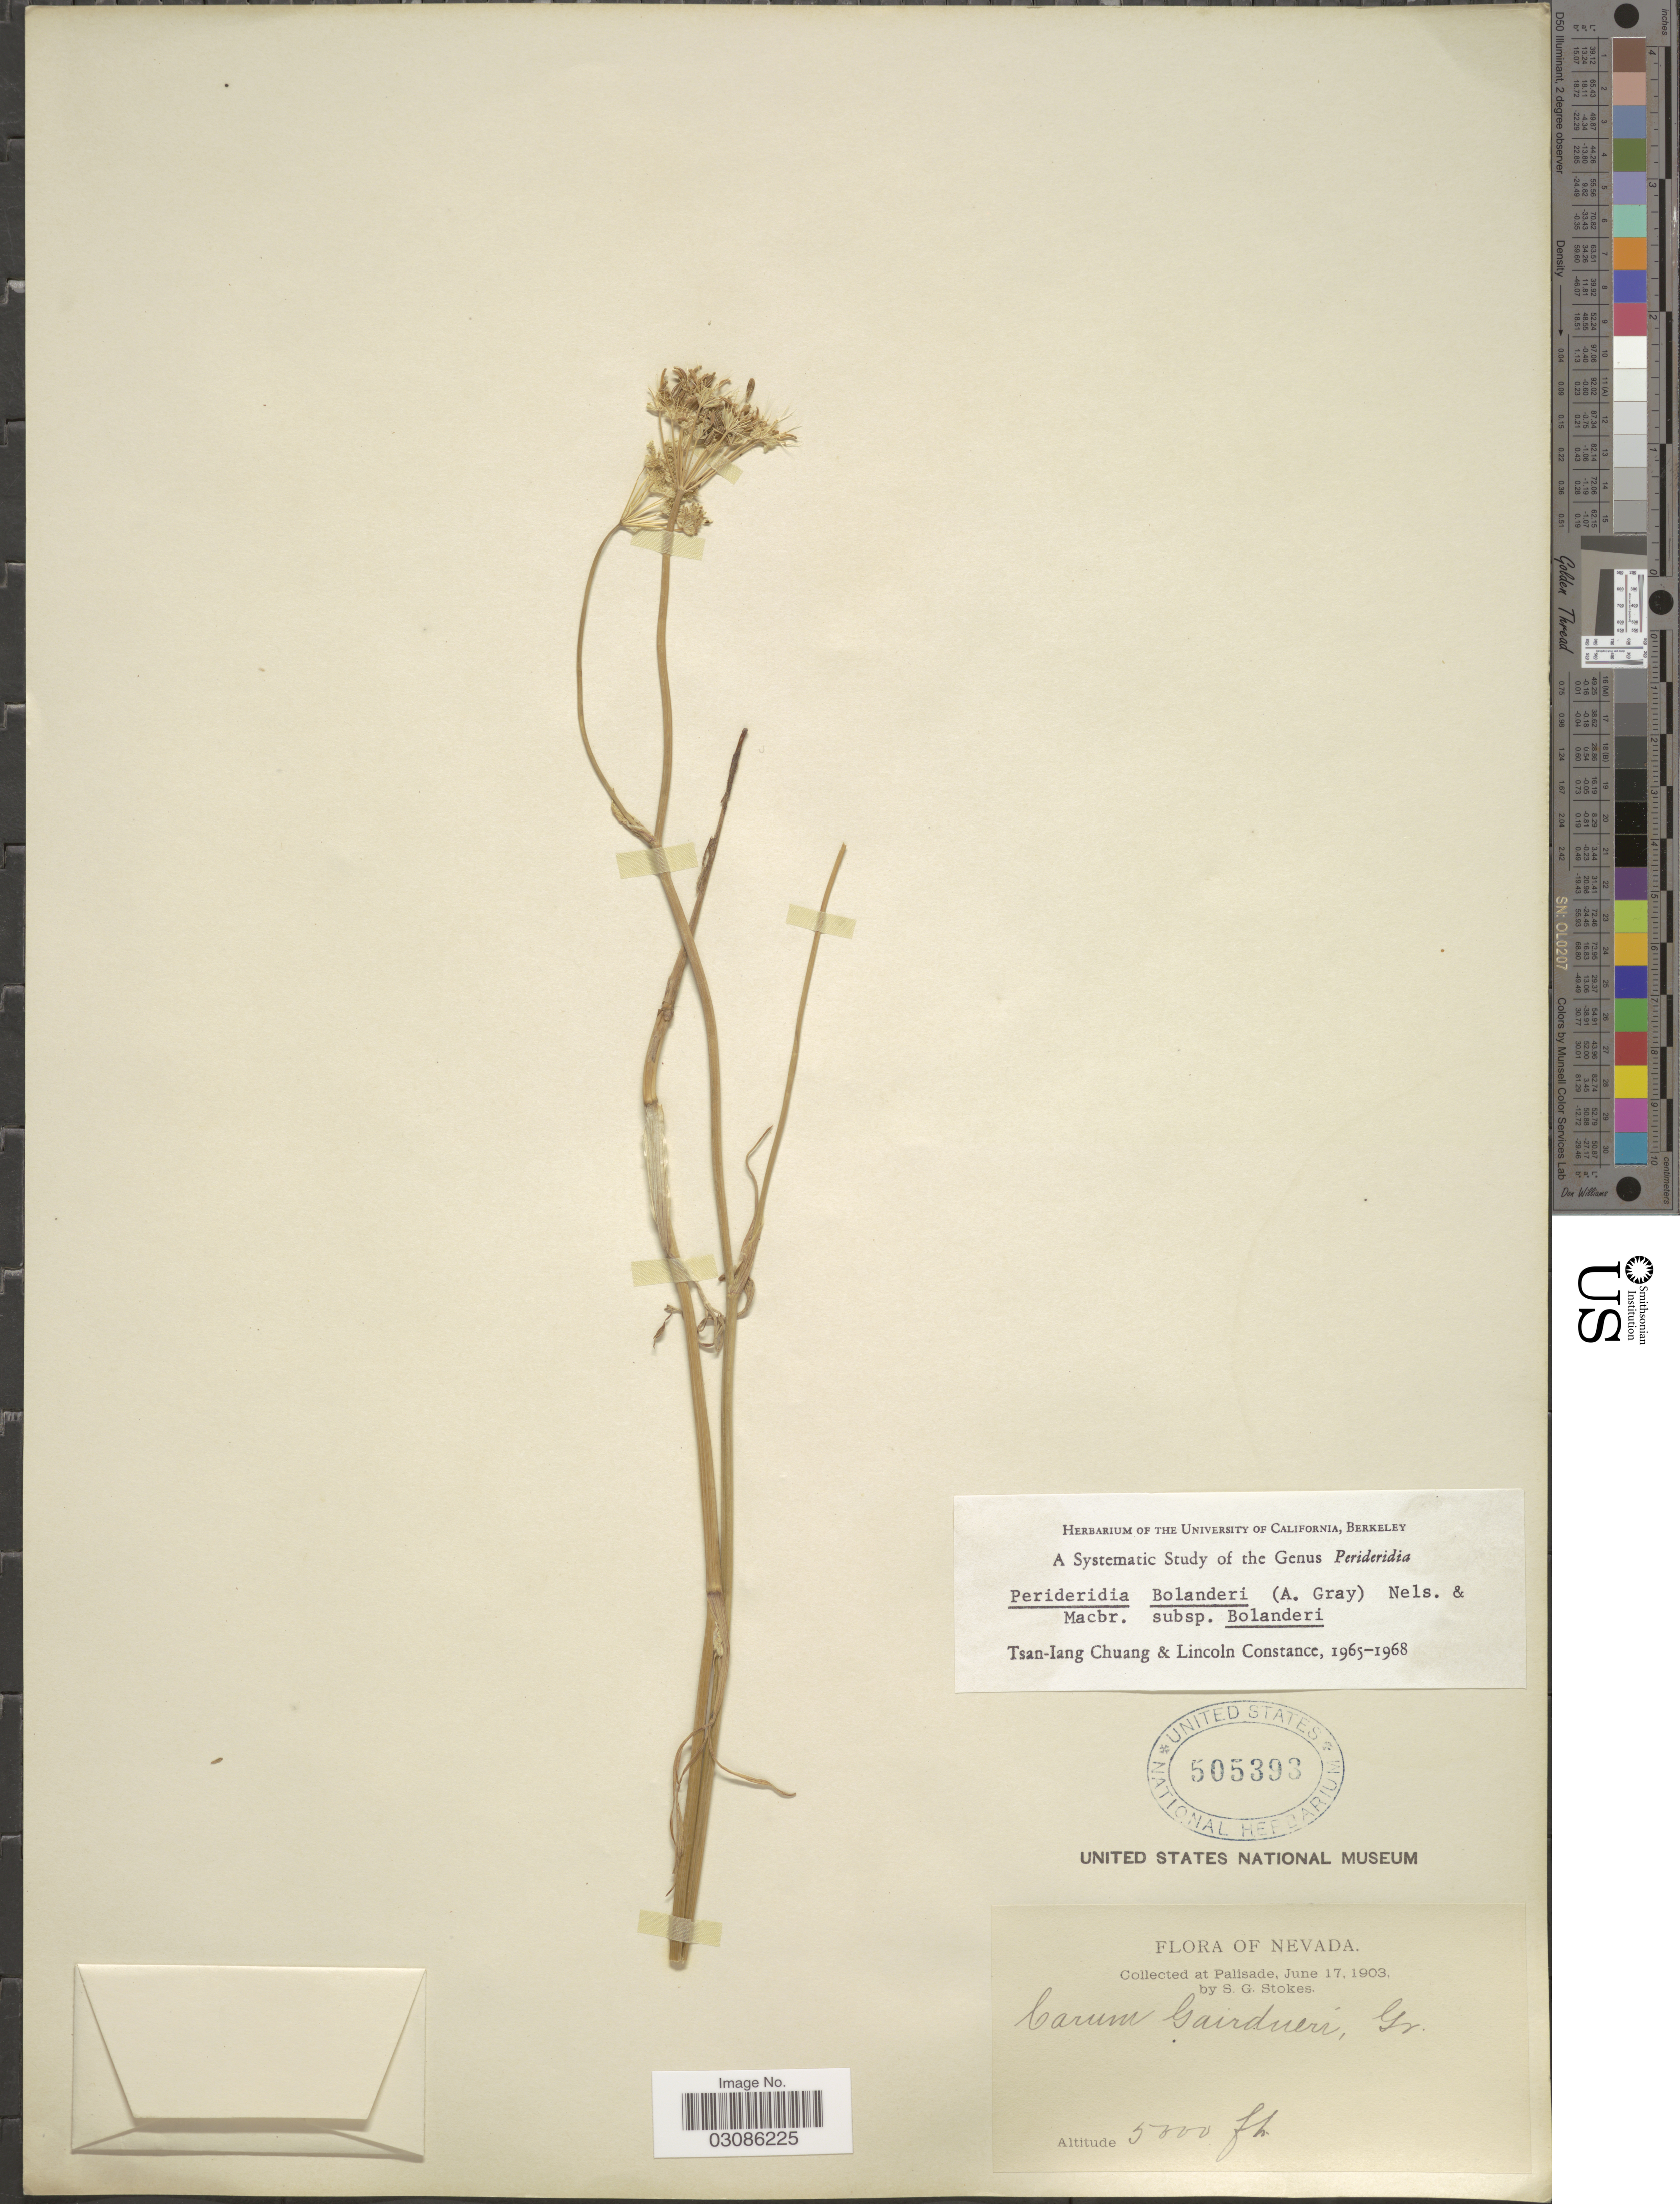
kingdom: Plantae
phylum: Tracheophyta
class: Magnoliopsida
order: Apiales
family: Apiaceae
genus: Perideridia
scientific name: Perideridia bolanderi subsp. bolanderi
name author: (A. Gray) A. Nelson & J.F. Macbr.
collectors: S. G. Stokes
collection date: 1903-06-17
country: United States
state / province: Nevada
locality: Palisade.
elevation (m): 1524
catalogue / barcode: US 505393